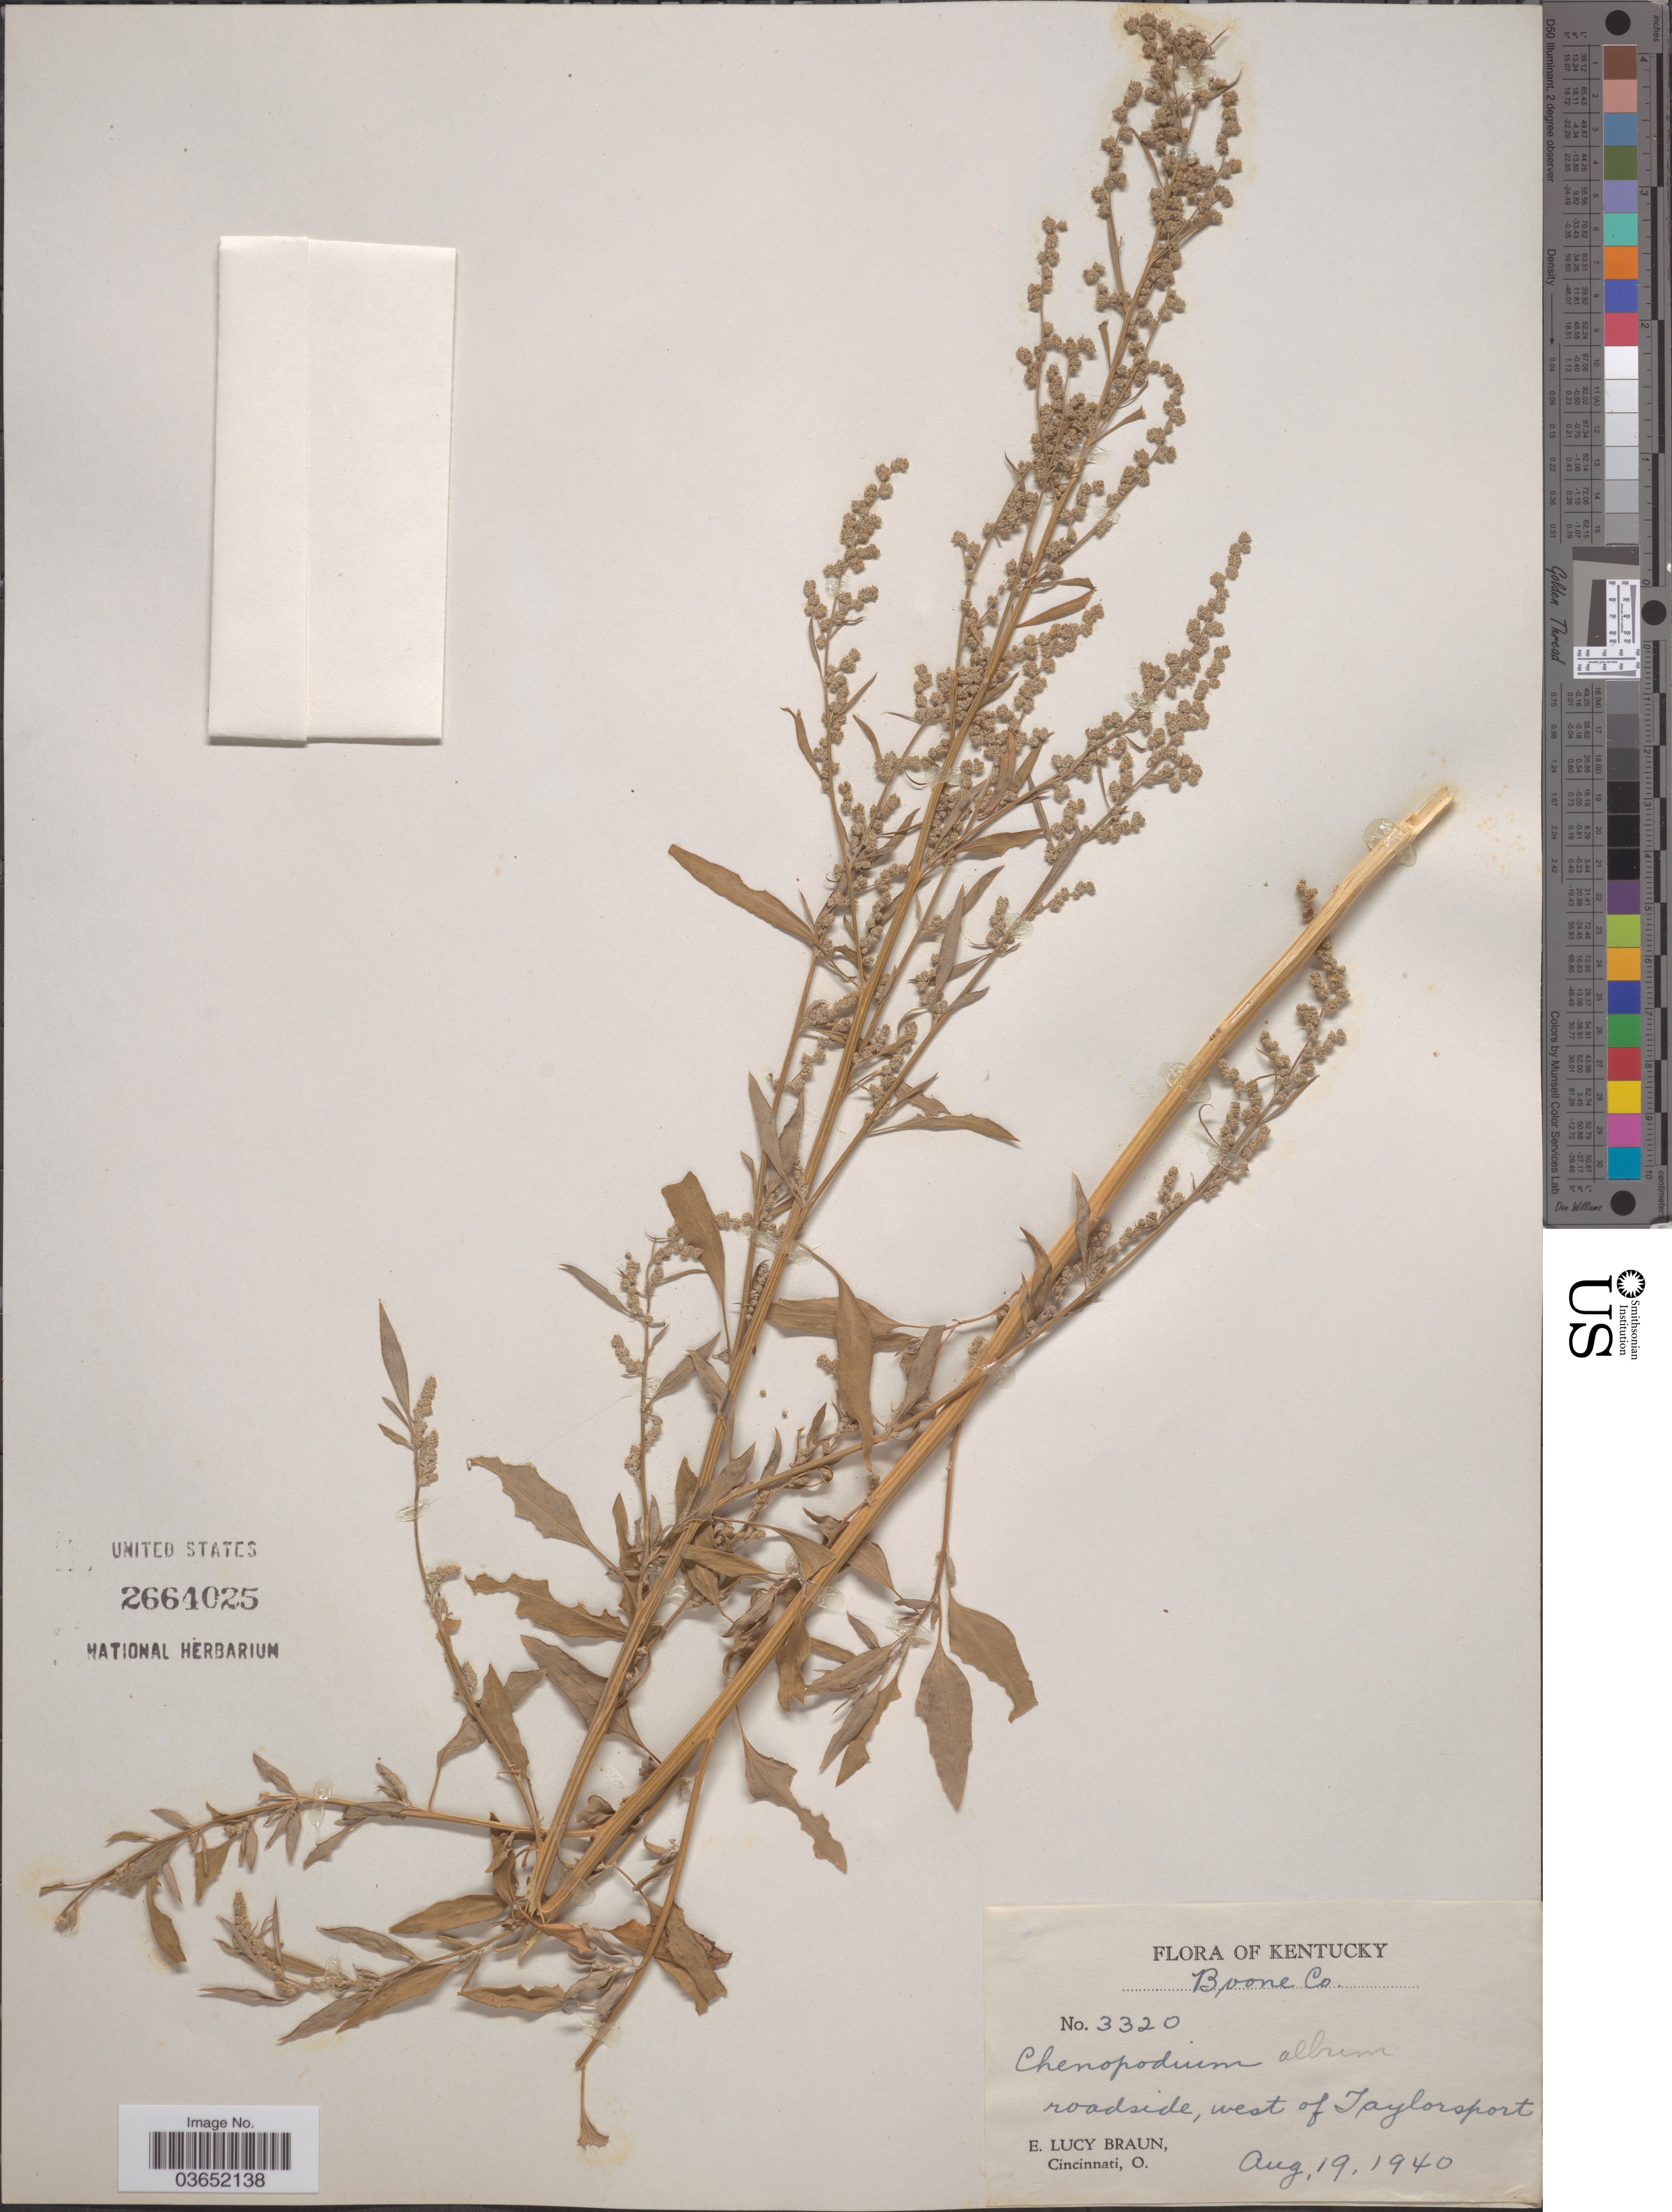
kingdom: Plantae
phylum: Tracheophyta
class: Magnoliopsida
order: Caryophyllales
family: Amaranthaceae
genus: Chenopodium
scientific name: Chenopodium album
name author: L.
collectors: E. L. Braun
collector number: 3320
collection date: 1940-08-19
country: United States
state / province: Kentucky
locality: Boone Co. Roadside, west of Taylorsport.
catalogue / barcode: US 2664025